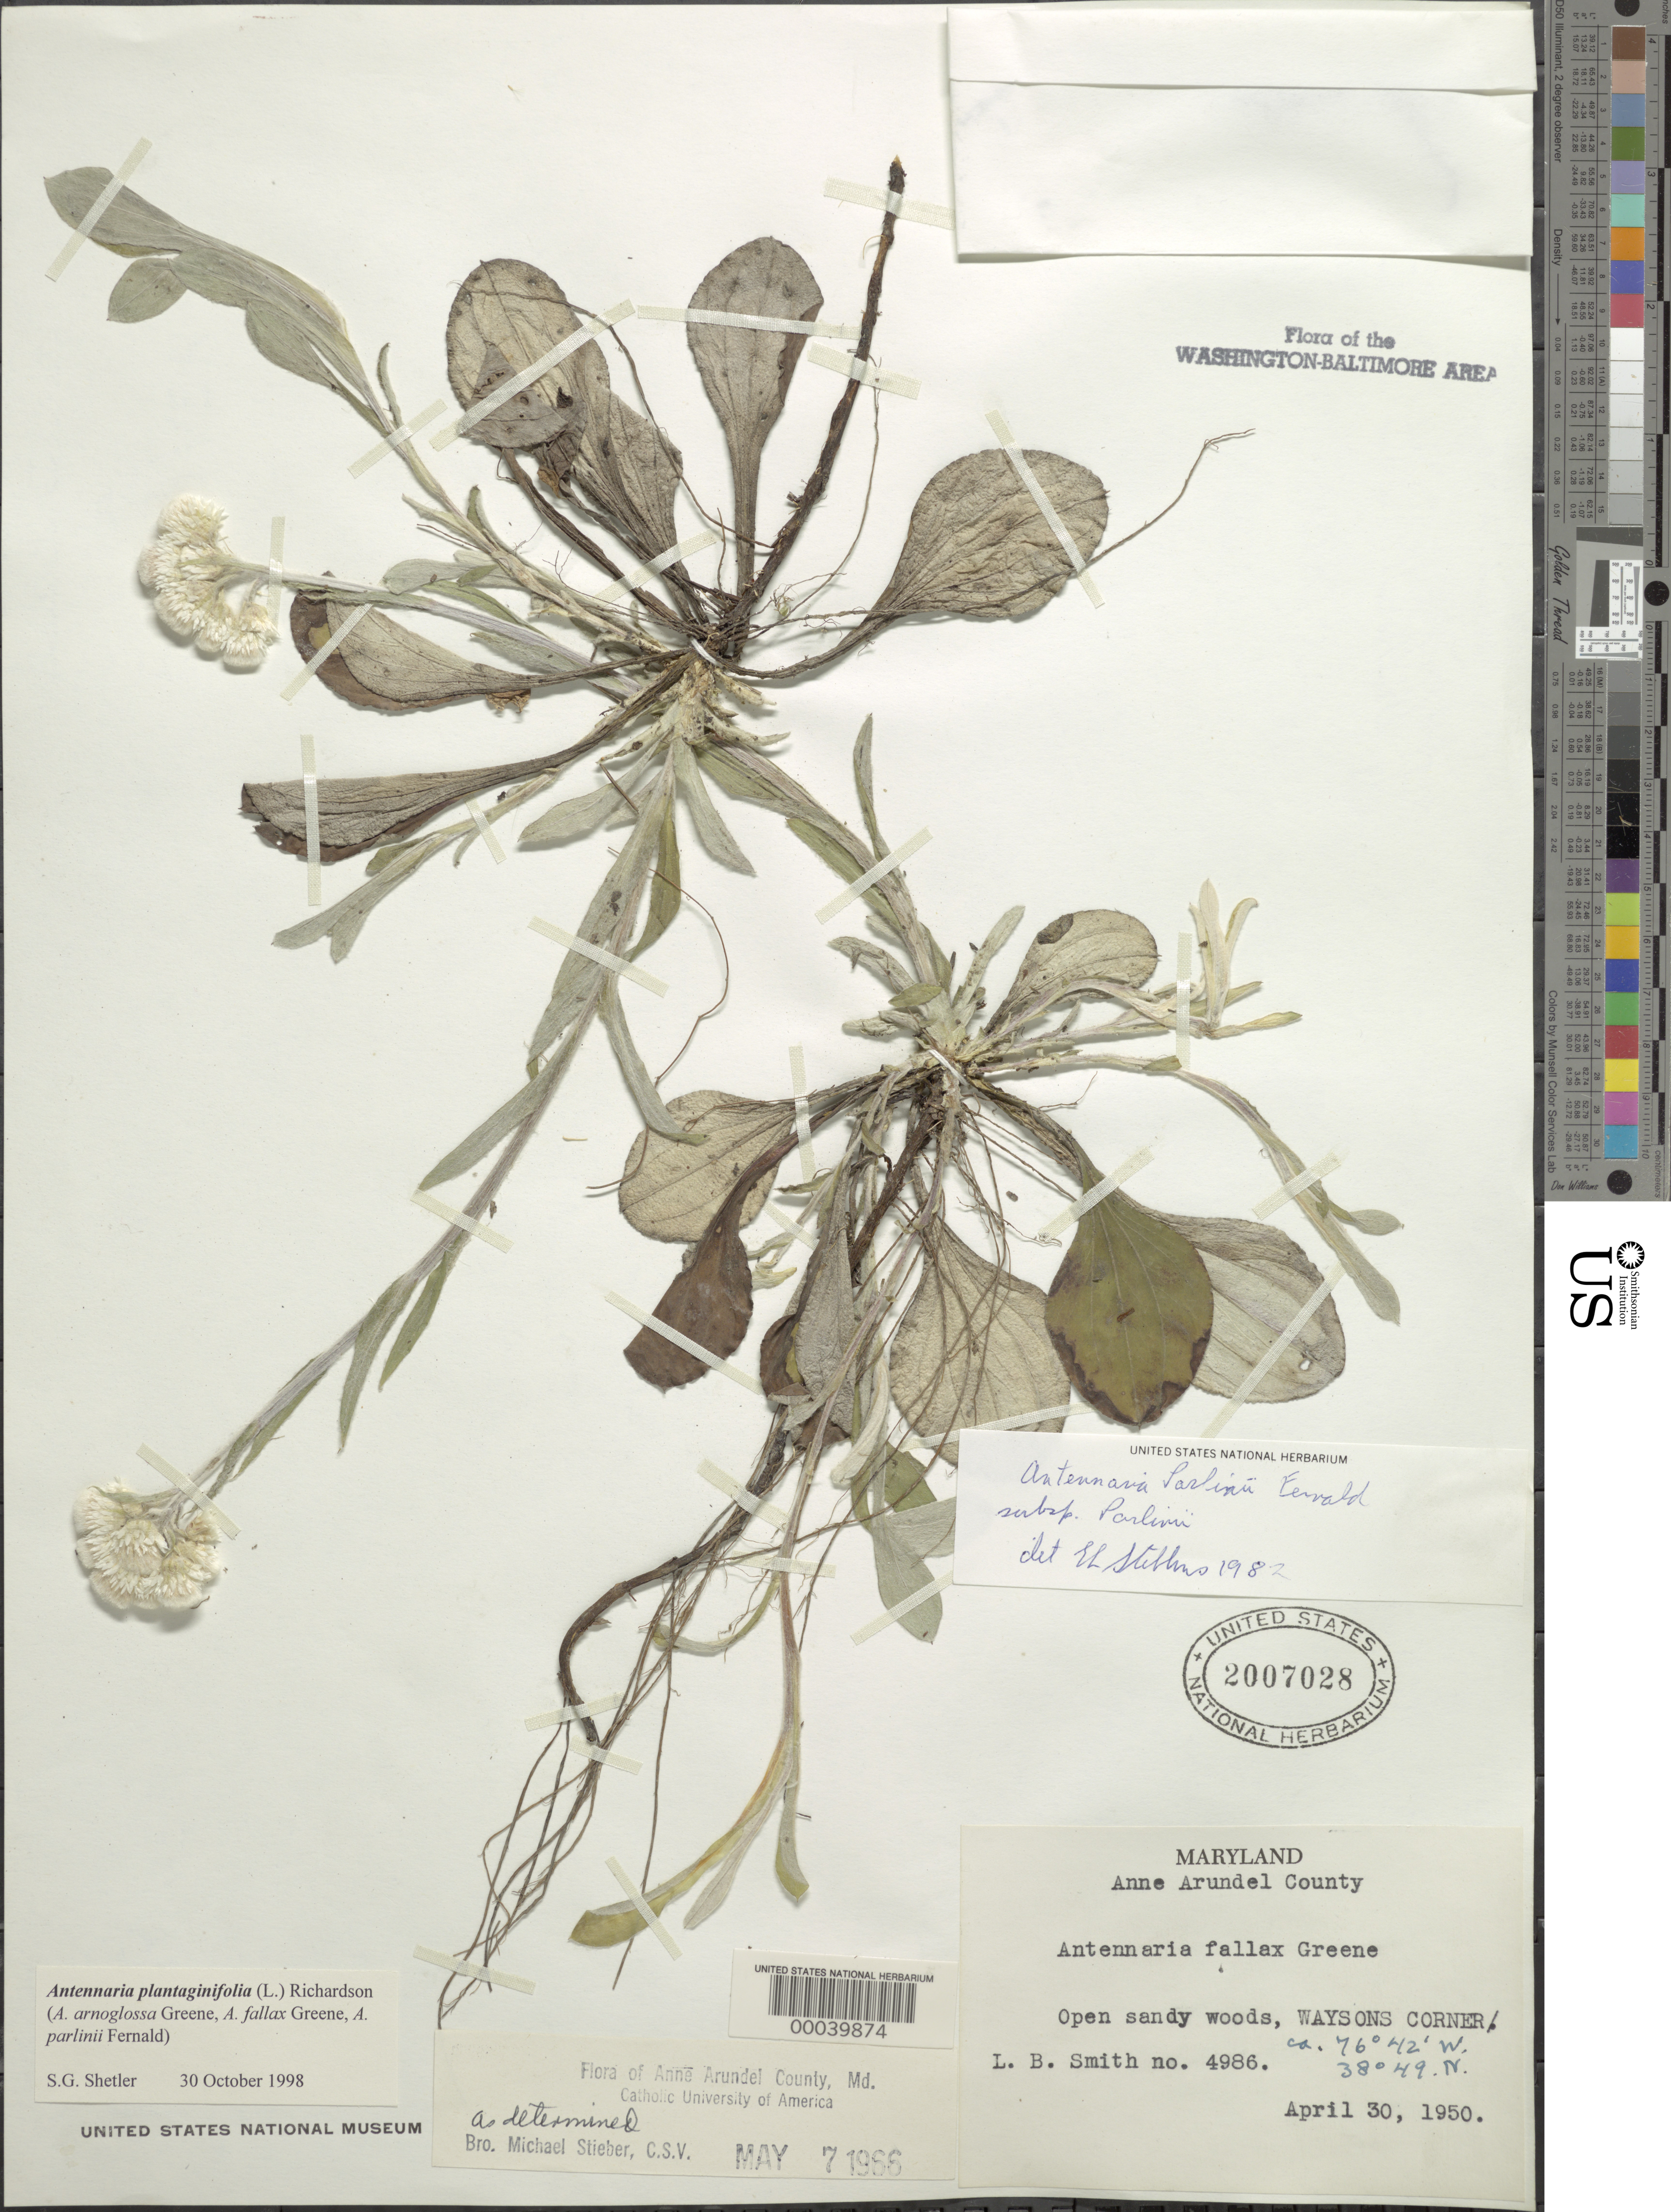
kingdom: Plantae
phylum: Tracheophyta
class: Magnoliopsida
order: Asterales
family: Asteraceae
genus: Antennaria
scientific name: Antennaria plantaginifolia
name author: (L.) Richardson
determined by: Stebbins, G. L.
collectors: L. Smith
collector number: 4986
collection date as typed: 30 Apr 1950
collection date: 1950-04-30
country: United States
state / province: Maryland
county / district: Anne Arundel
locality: Waysons corner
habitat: Open sandy woods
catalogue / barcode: US 2007028